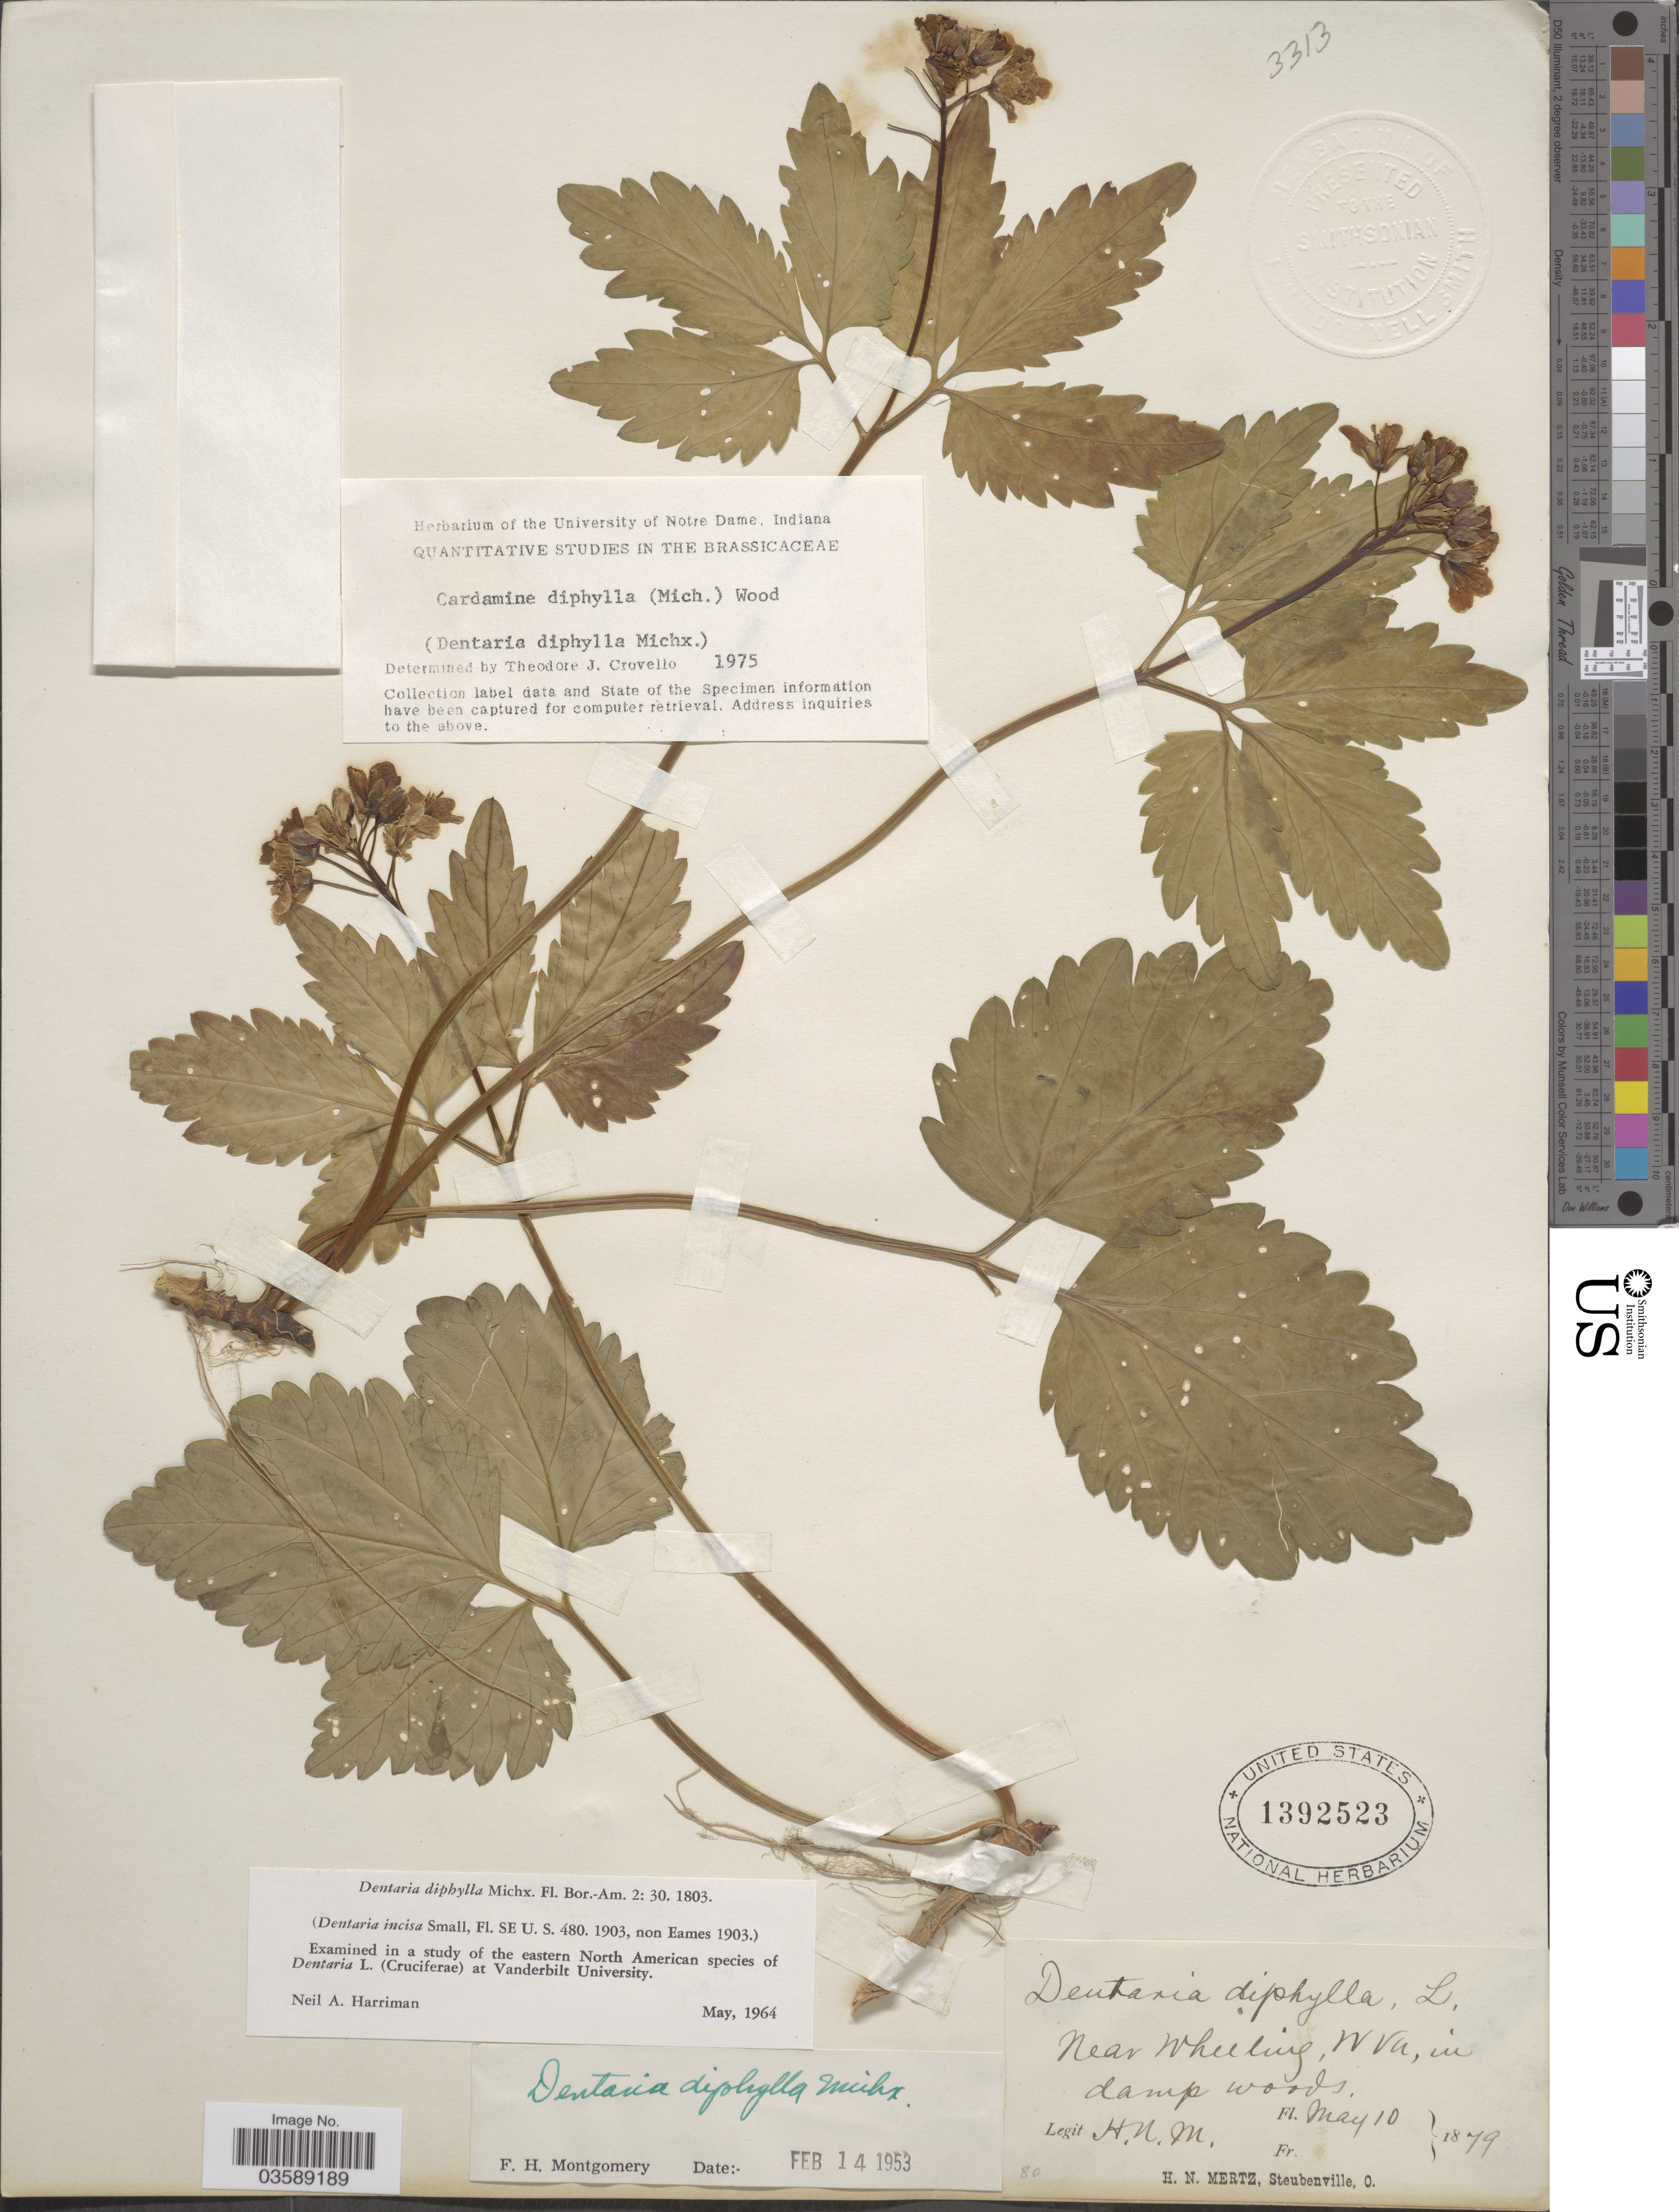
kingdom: Plantae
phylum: Tracheophyta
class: Magnoliopsida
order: Brassicales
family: Brassicaceae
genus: Cardamine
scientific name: Cardamine diphylla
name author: (Michx.) Alph. Wood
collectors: H. Mertz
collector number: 80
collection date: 1879-05-10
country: United States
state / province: West Virginia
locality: Near Wheeling.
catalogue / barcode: US 1392523